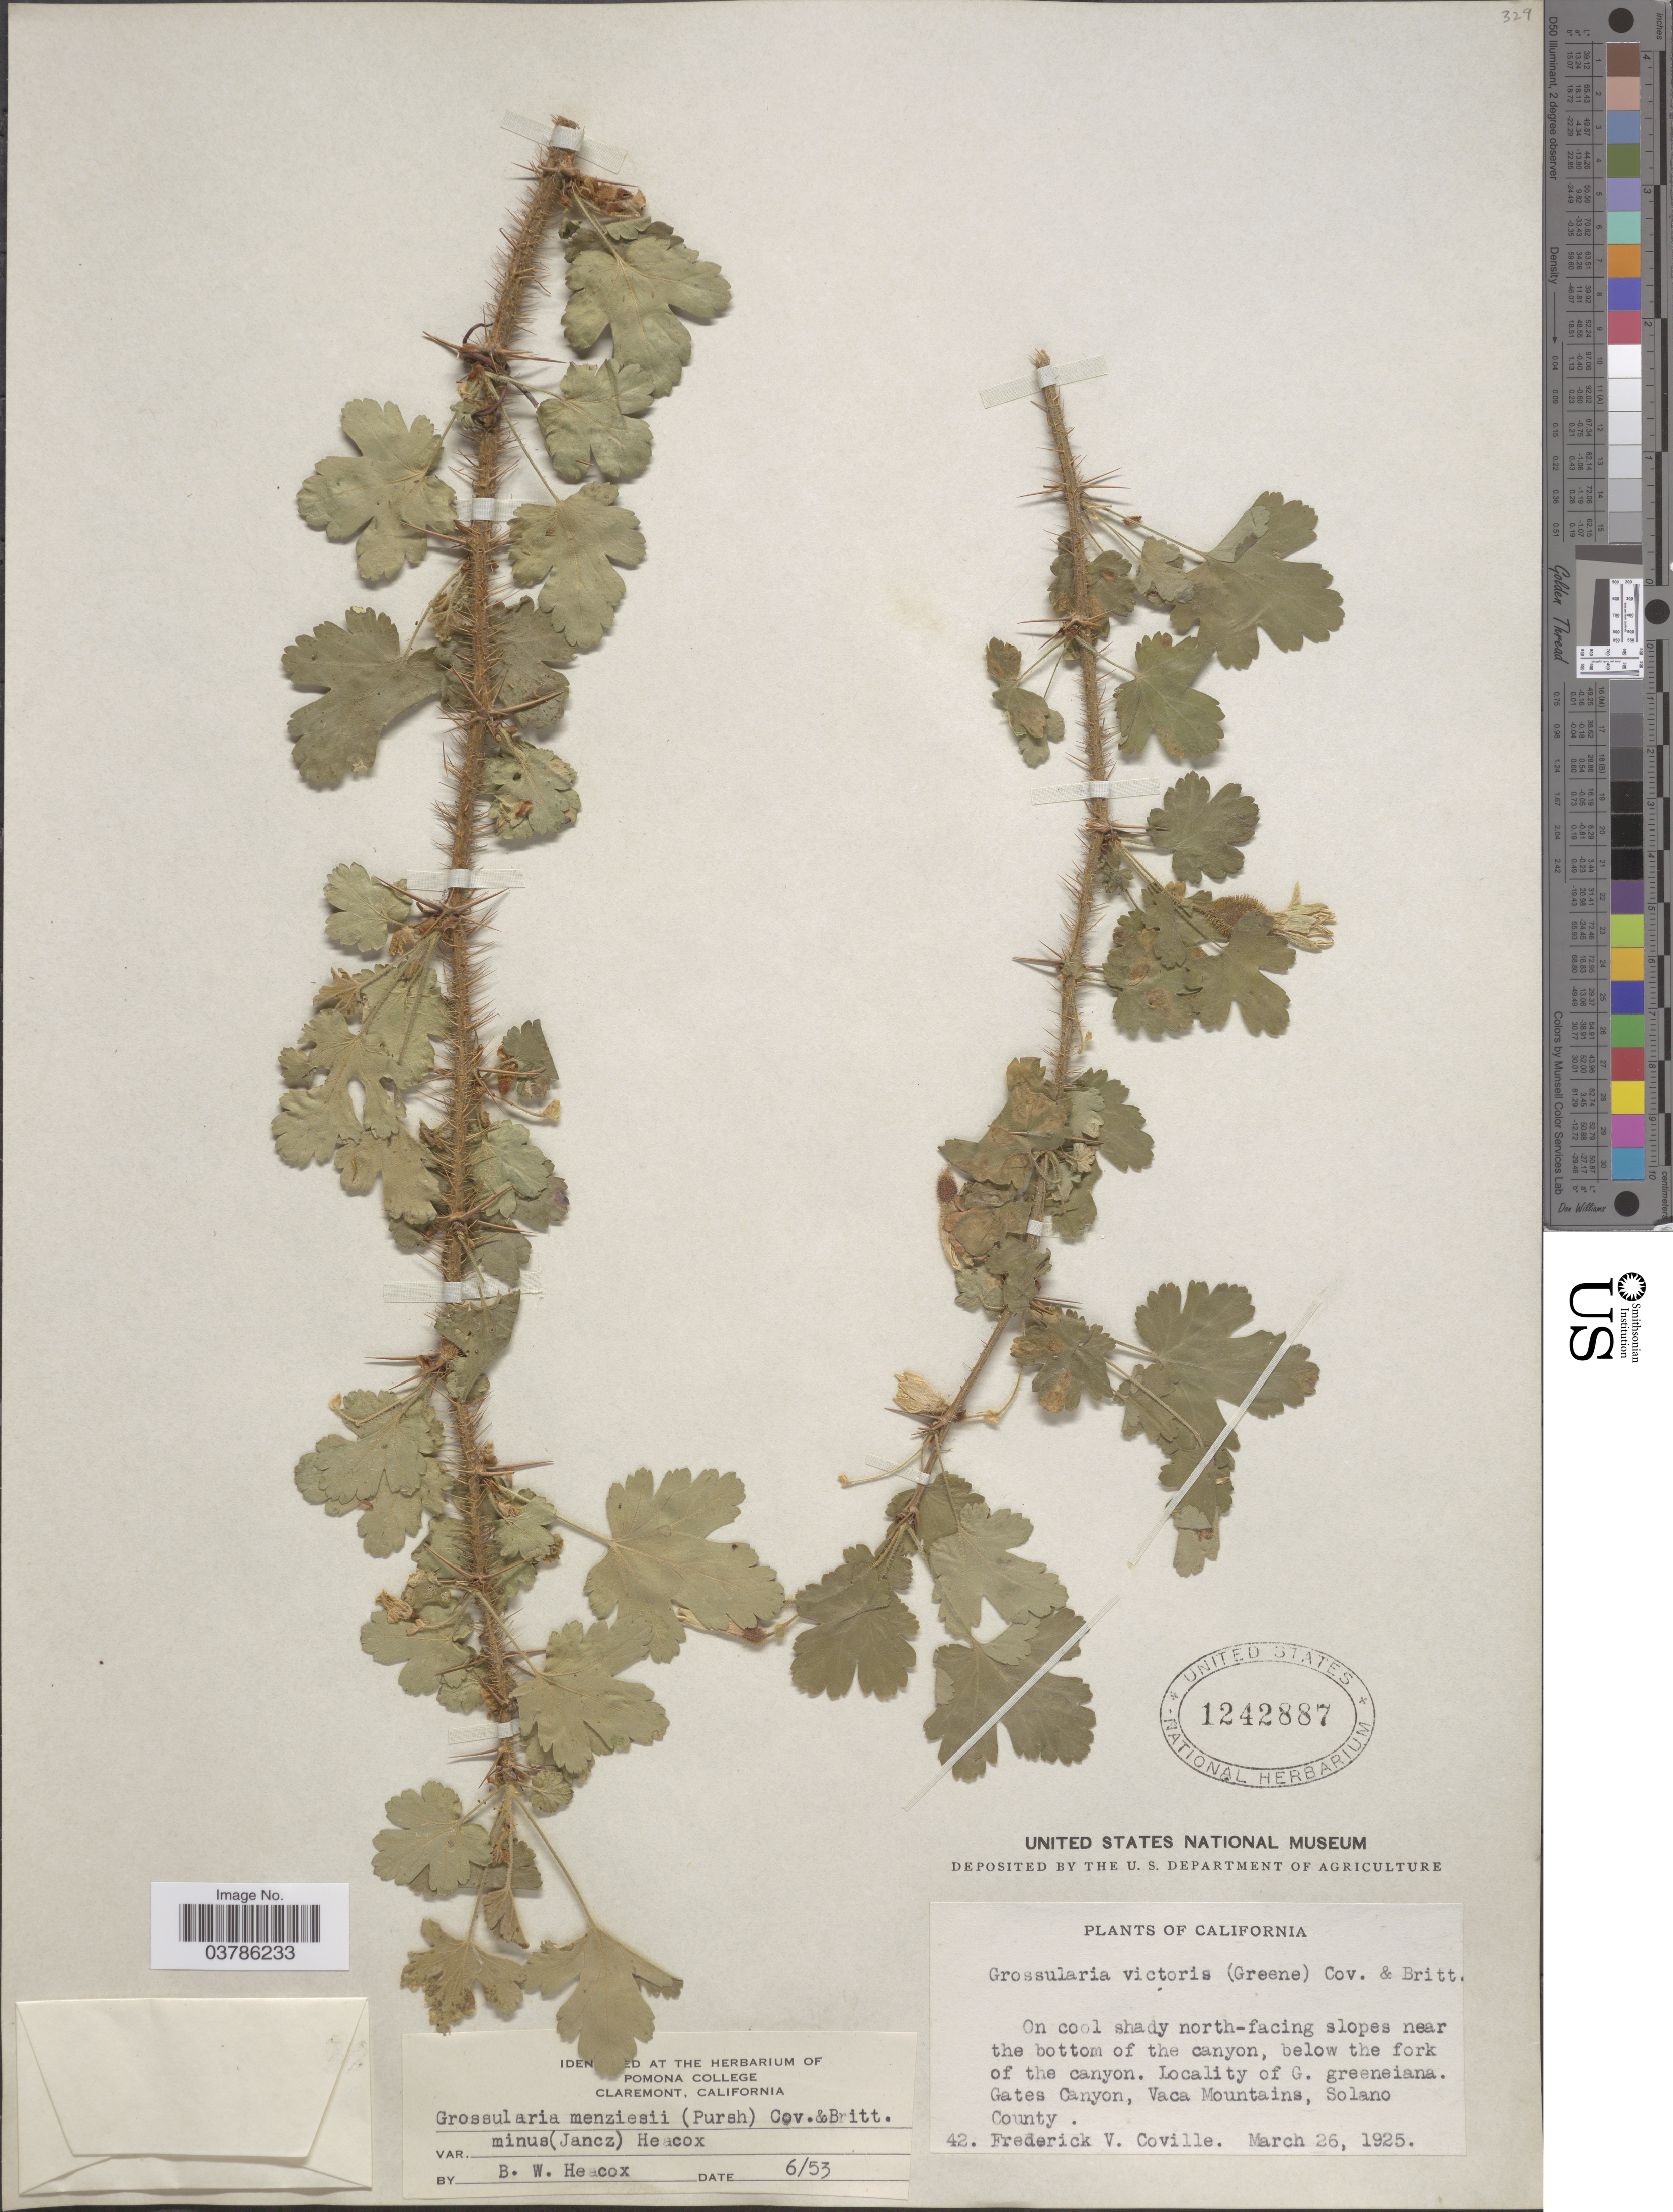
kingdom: Plantae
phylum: Tracheophyta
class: Magnoliopsida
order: Saxifragales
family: Grossulariaceae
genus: Ribes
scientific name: Ribes menziesii var. minus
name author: Jancz.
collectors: F. V. Coville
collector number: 42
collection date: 1925-03-26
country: United States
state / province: California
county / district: Solano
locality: Gates Canyon, Vaca Mountains, Solano County.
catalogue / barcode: US 1242887